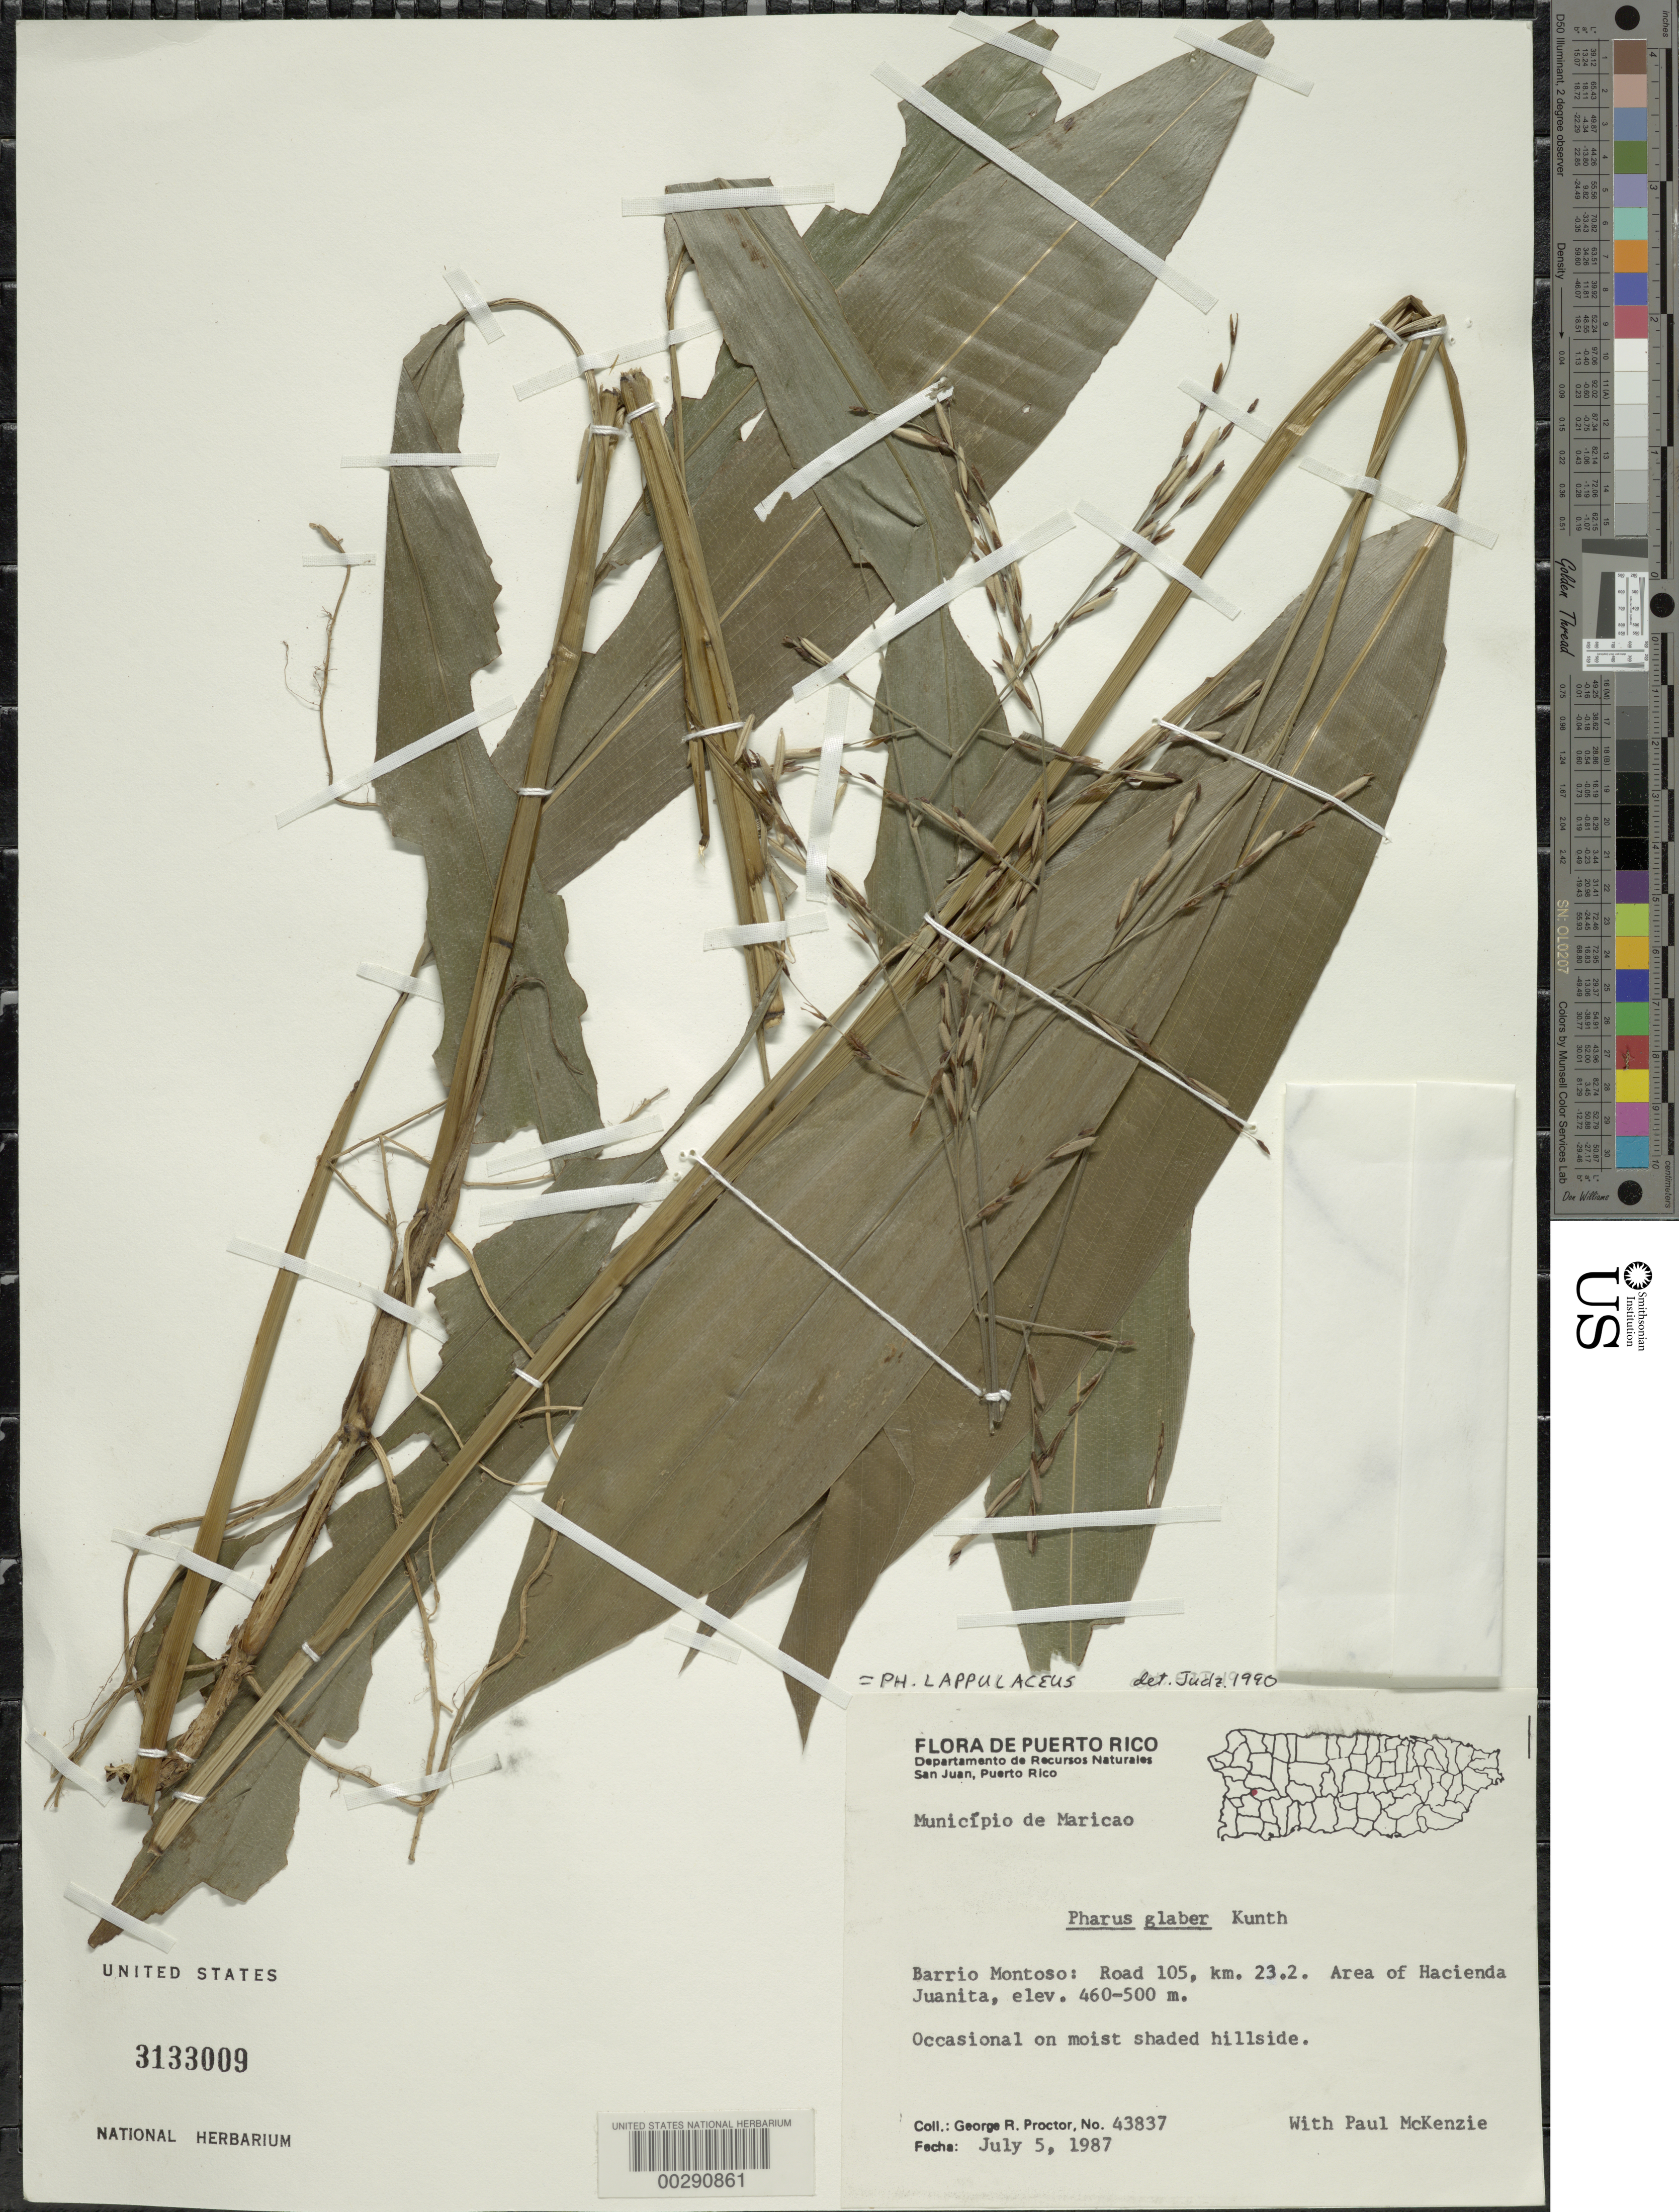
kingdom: Plantae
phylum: Tracheophyta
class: Liliopsida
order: Poales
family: Poaceae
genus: Pharus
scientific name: Pharus lappulaceus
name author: Aubl.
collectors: G. R. Proctor & P. Mckenzie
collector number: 43837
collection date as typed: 05 Jul 1987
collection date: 1987-07-05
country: Puerto Rico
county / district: Maricao Mun.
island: Greater Antilles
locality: Barrio montoso: road 105, km 23.2; area of hacienda juanita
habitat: Moist shaded hillside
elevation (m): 460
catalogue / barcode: US 3133009